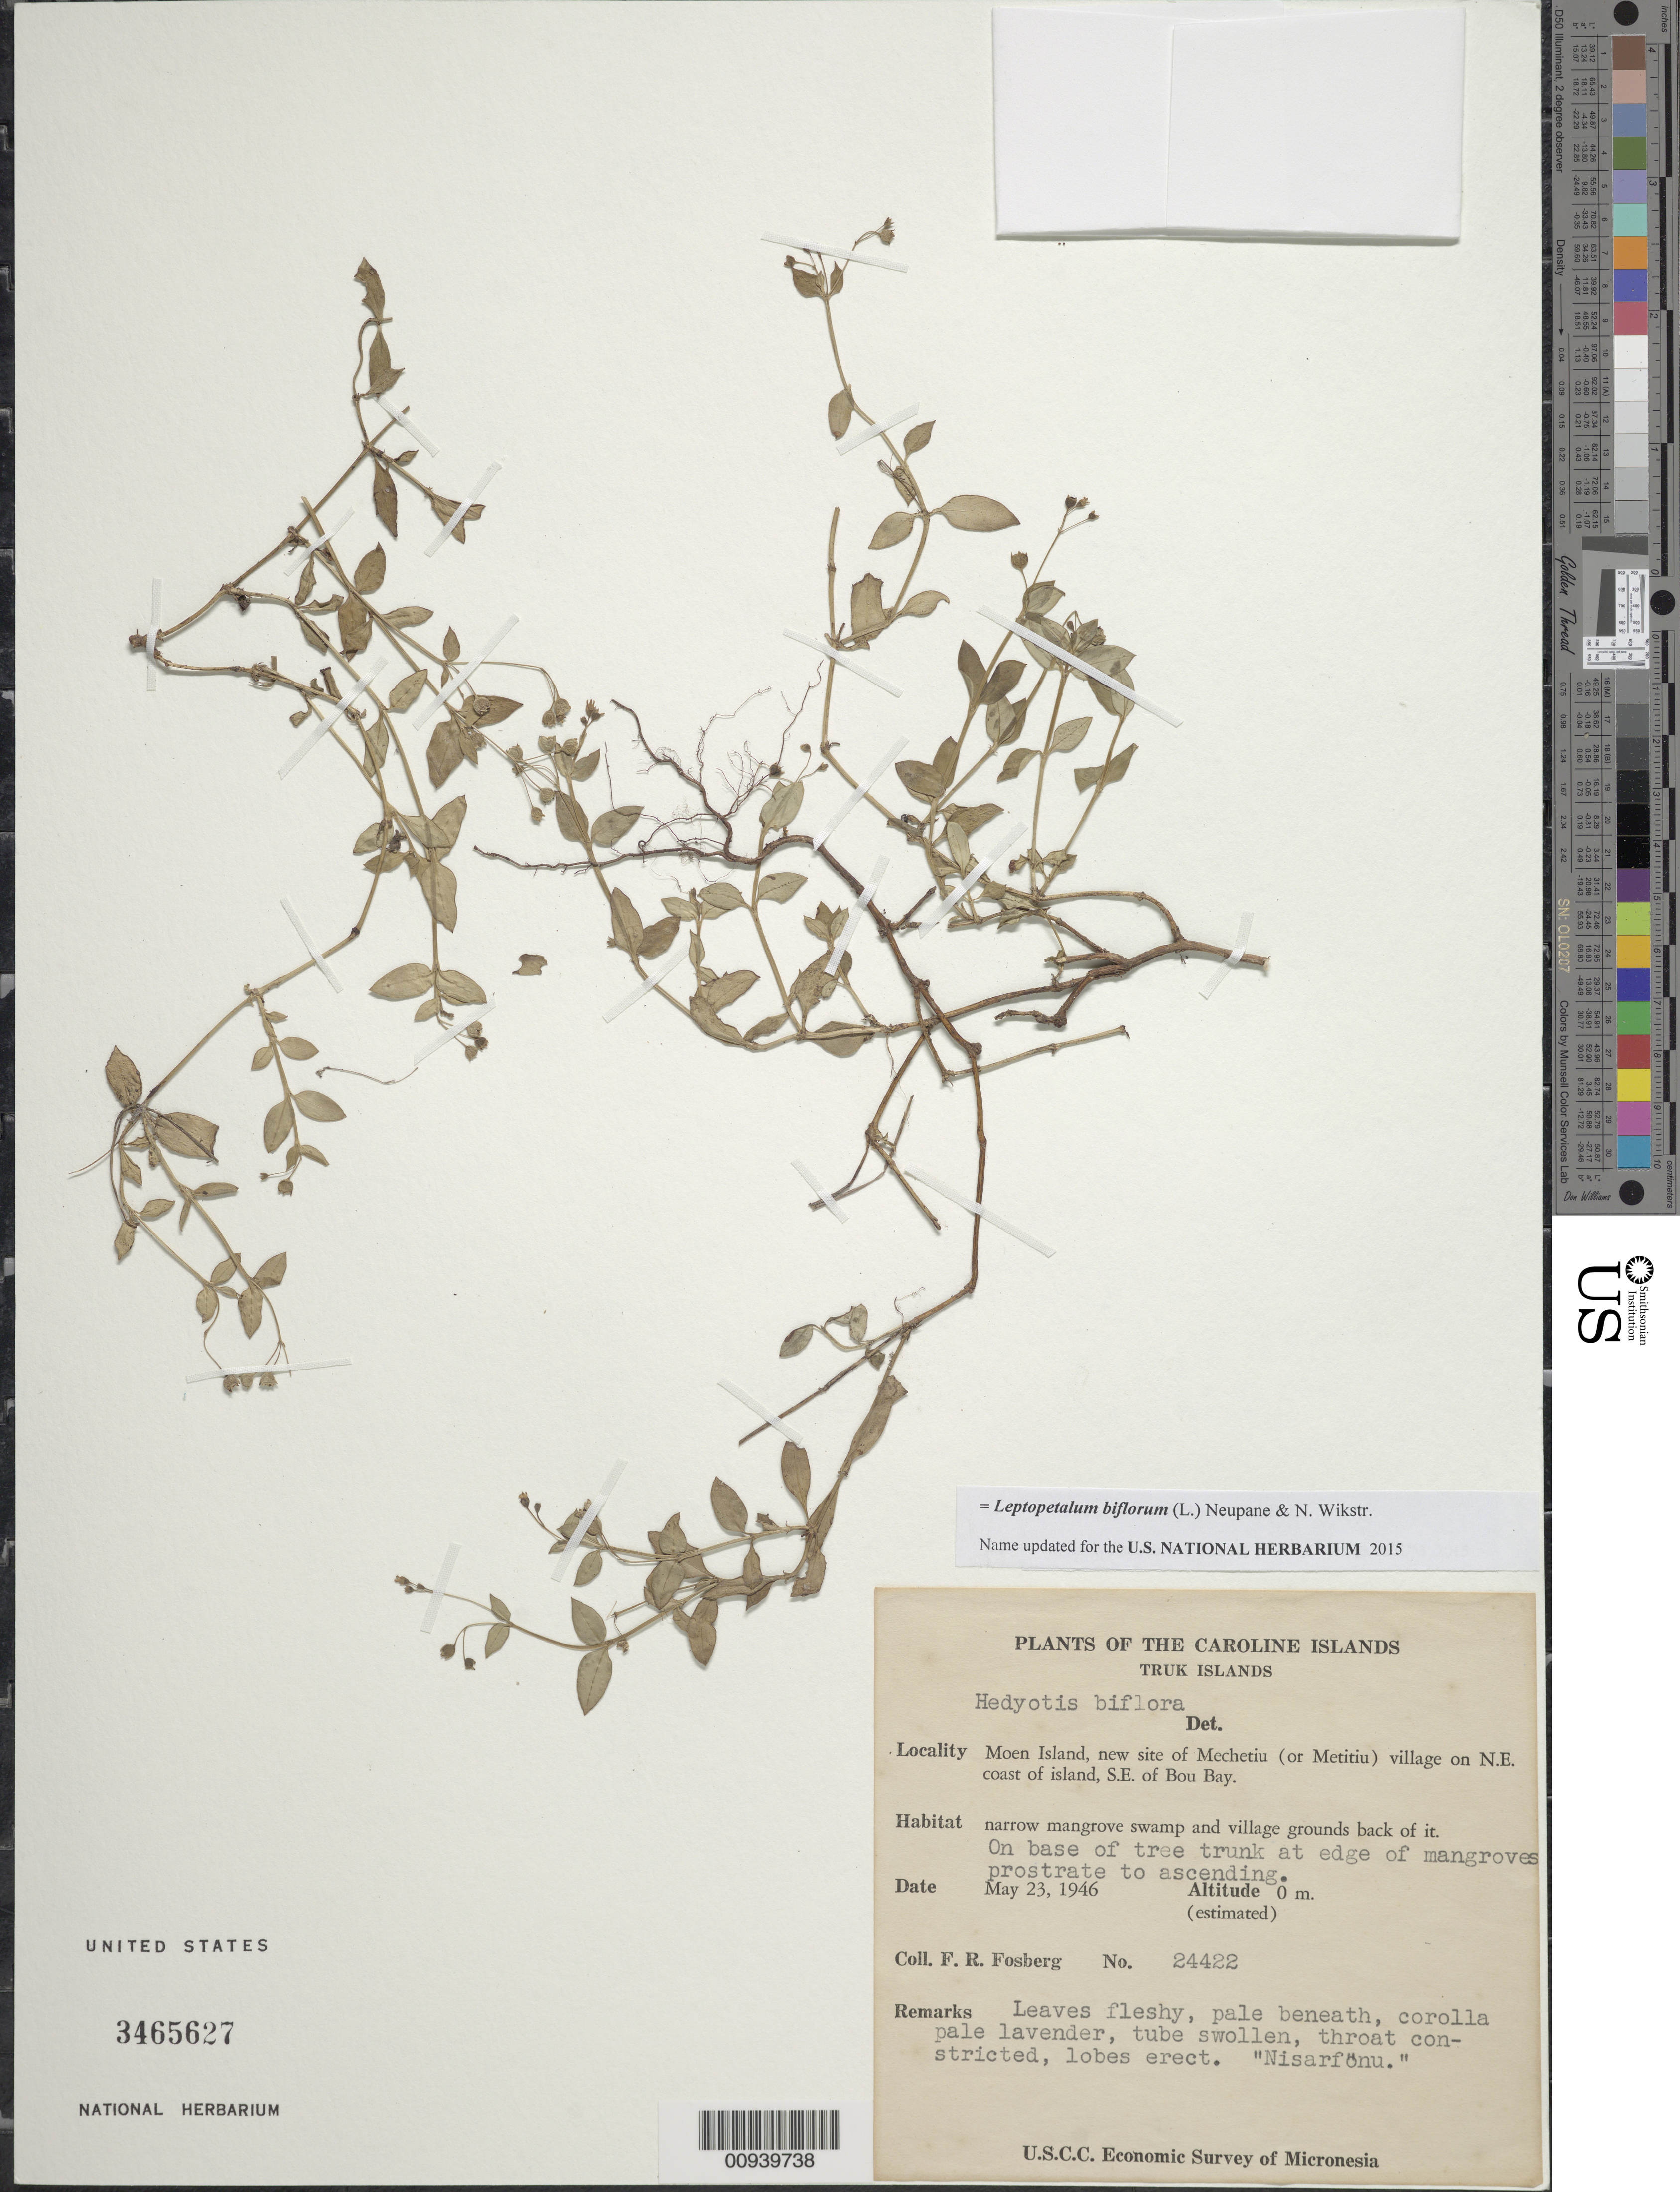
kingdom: Plantae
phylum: Tracheophyta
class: Magnoliopsida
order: Gentianales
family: Rubiaceae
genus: Leptopetalum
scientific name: Leptopetalum biflorum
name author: (L.) Neupane & N. Wikstr.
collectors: F. R. Fosberg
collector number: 24422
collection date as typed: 23 May 1946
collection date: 1946-05-23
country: Micronesia, Federated States of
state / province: Truk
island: Moen [Wono]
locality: new site of Mechetiu (or Metitiu) village on NE coast of island, SE of Bou Bay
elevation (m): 0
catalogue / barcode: US 3465627